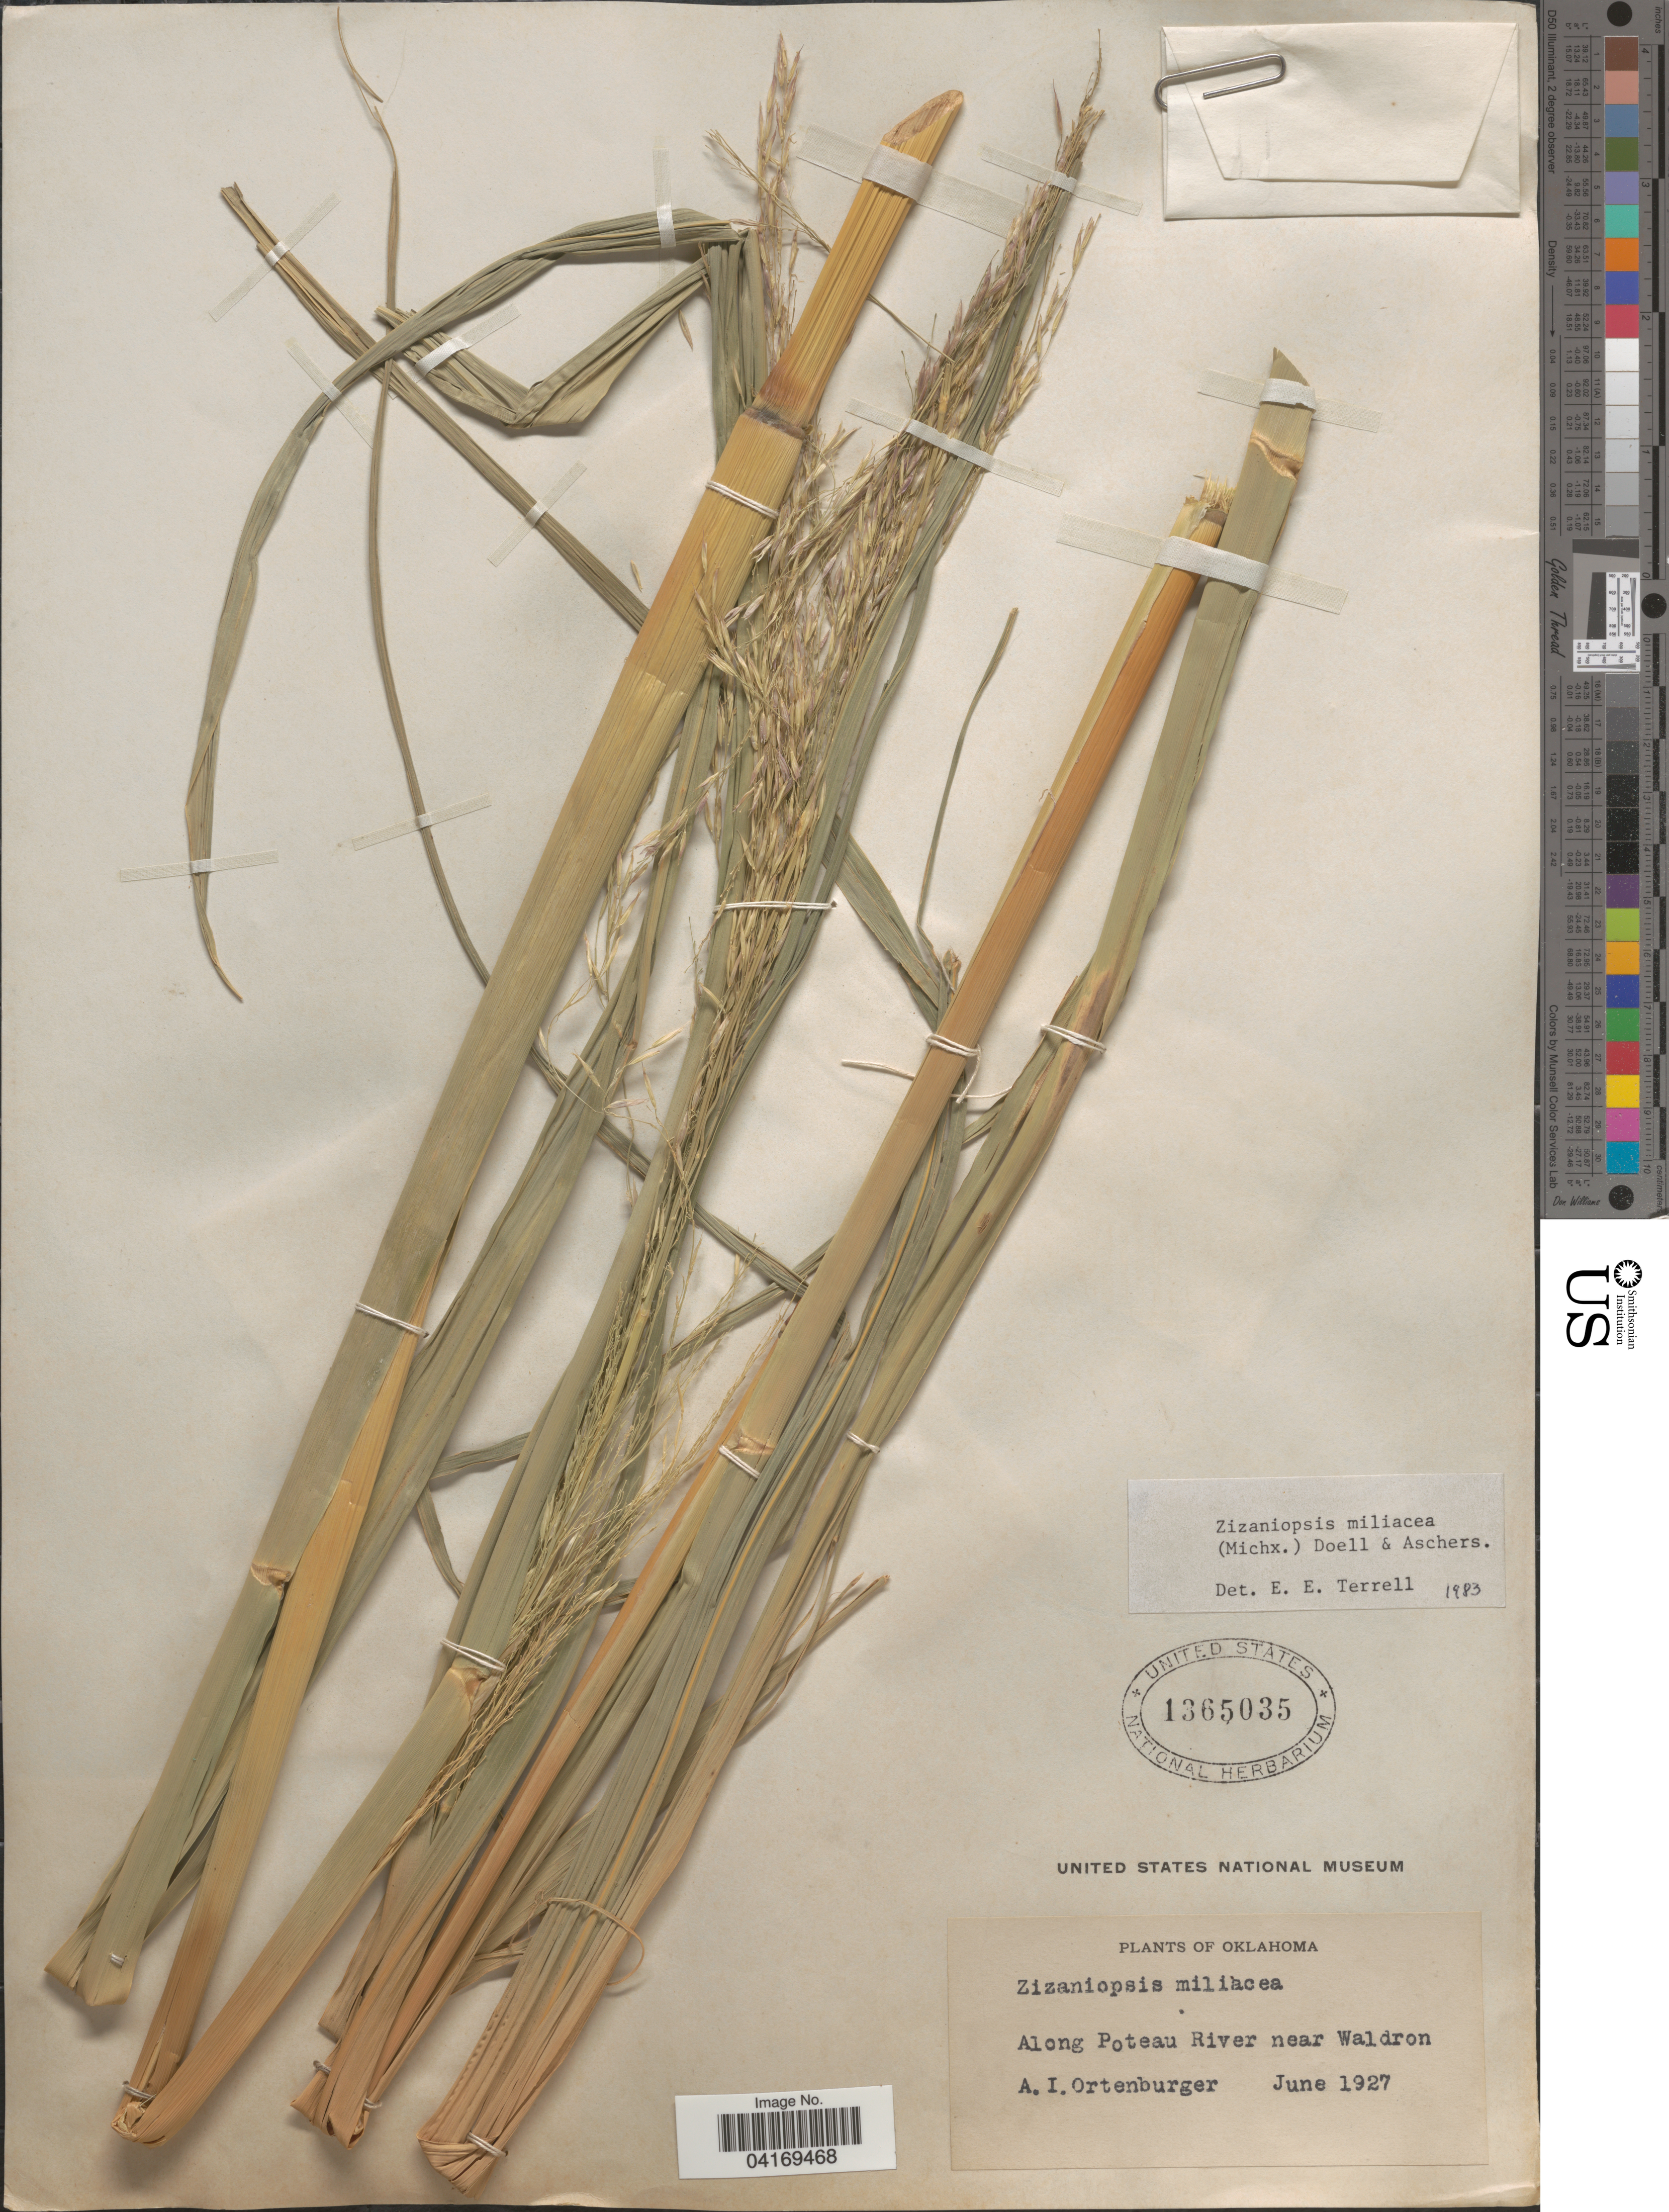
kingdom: Plantae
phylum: Tracheophyta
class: Liliopsida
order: Poales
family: Poaceae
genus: Zizaniopsis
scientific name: Zizaniopsis miliacea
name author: (Michx.) Döll & Asch.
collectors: A. Ortenburger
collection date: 1927-06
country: United States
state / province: Oklahoma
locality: Along Poteau River near Waldron.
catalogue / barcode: US 1365035